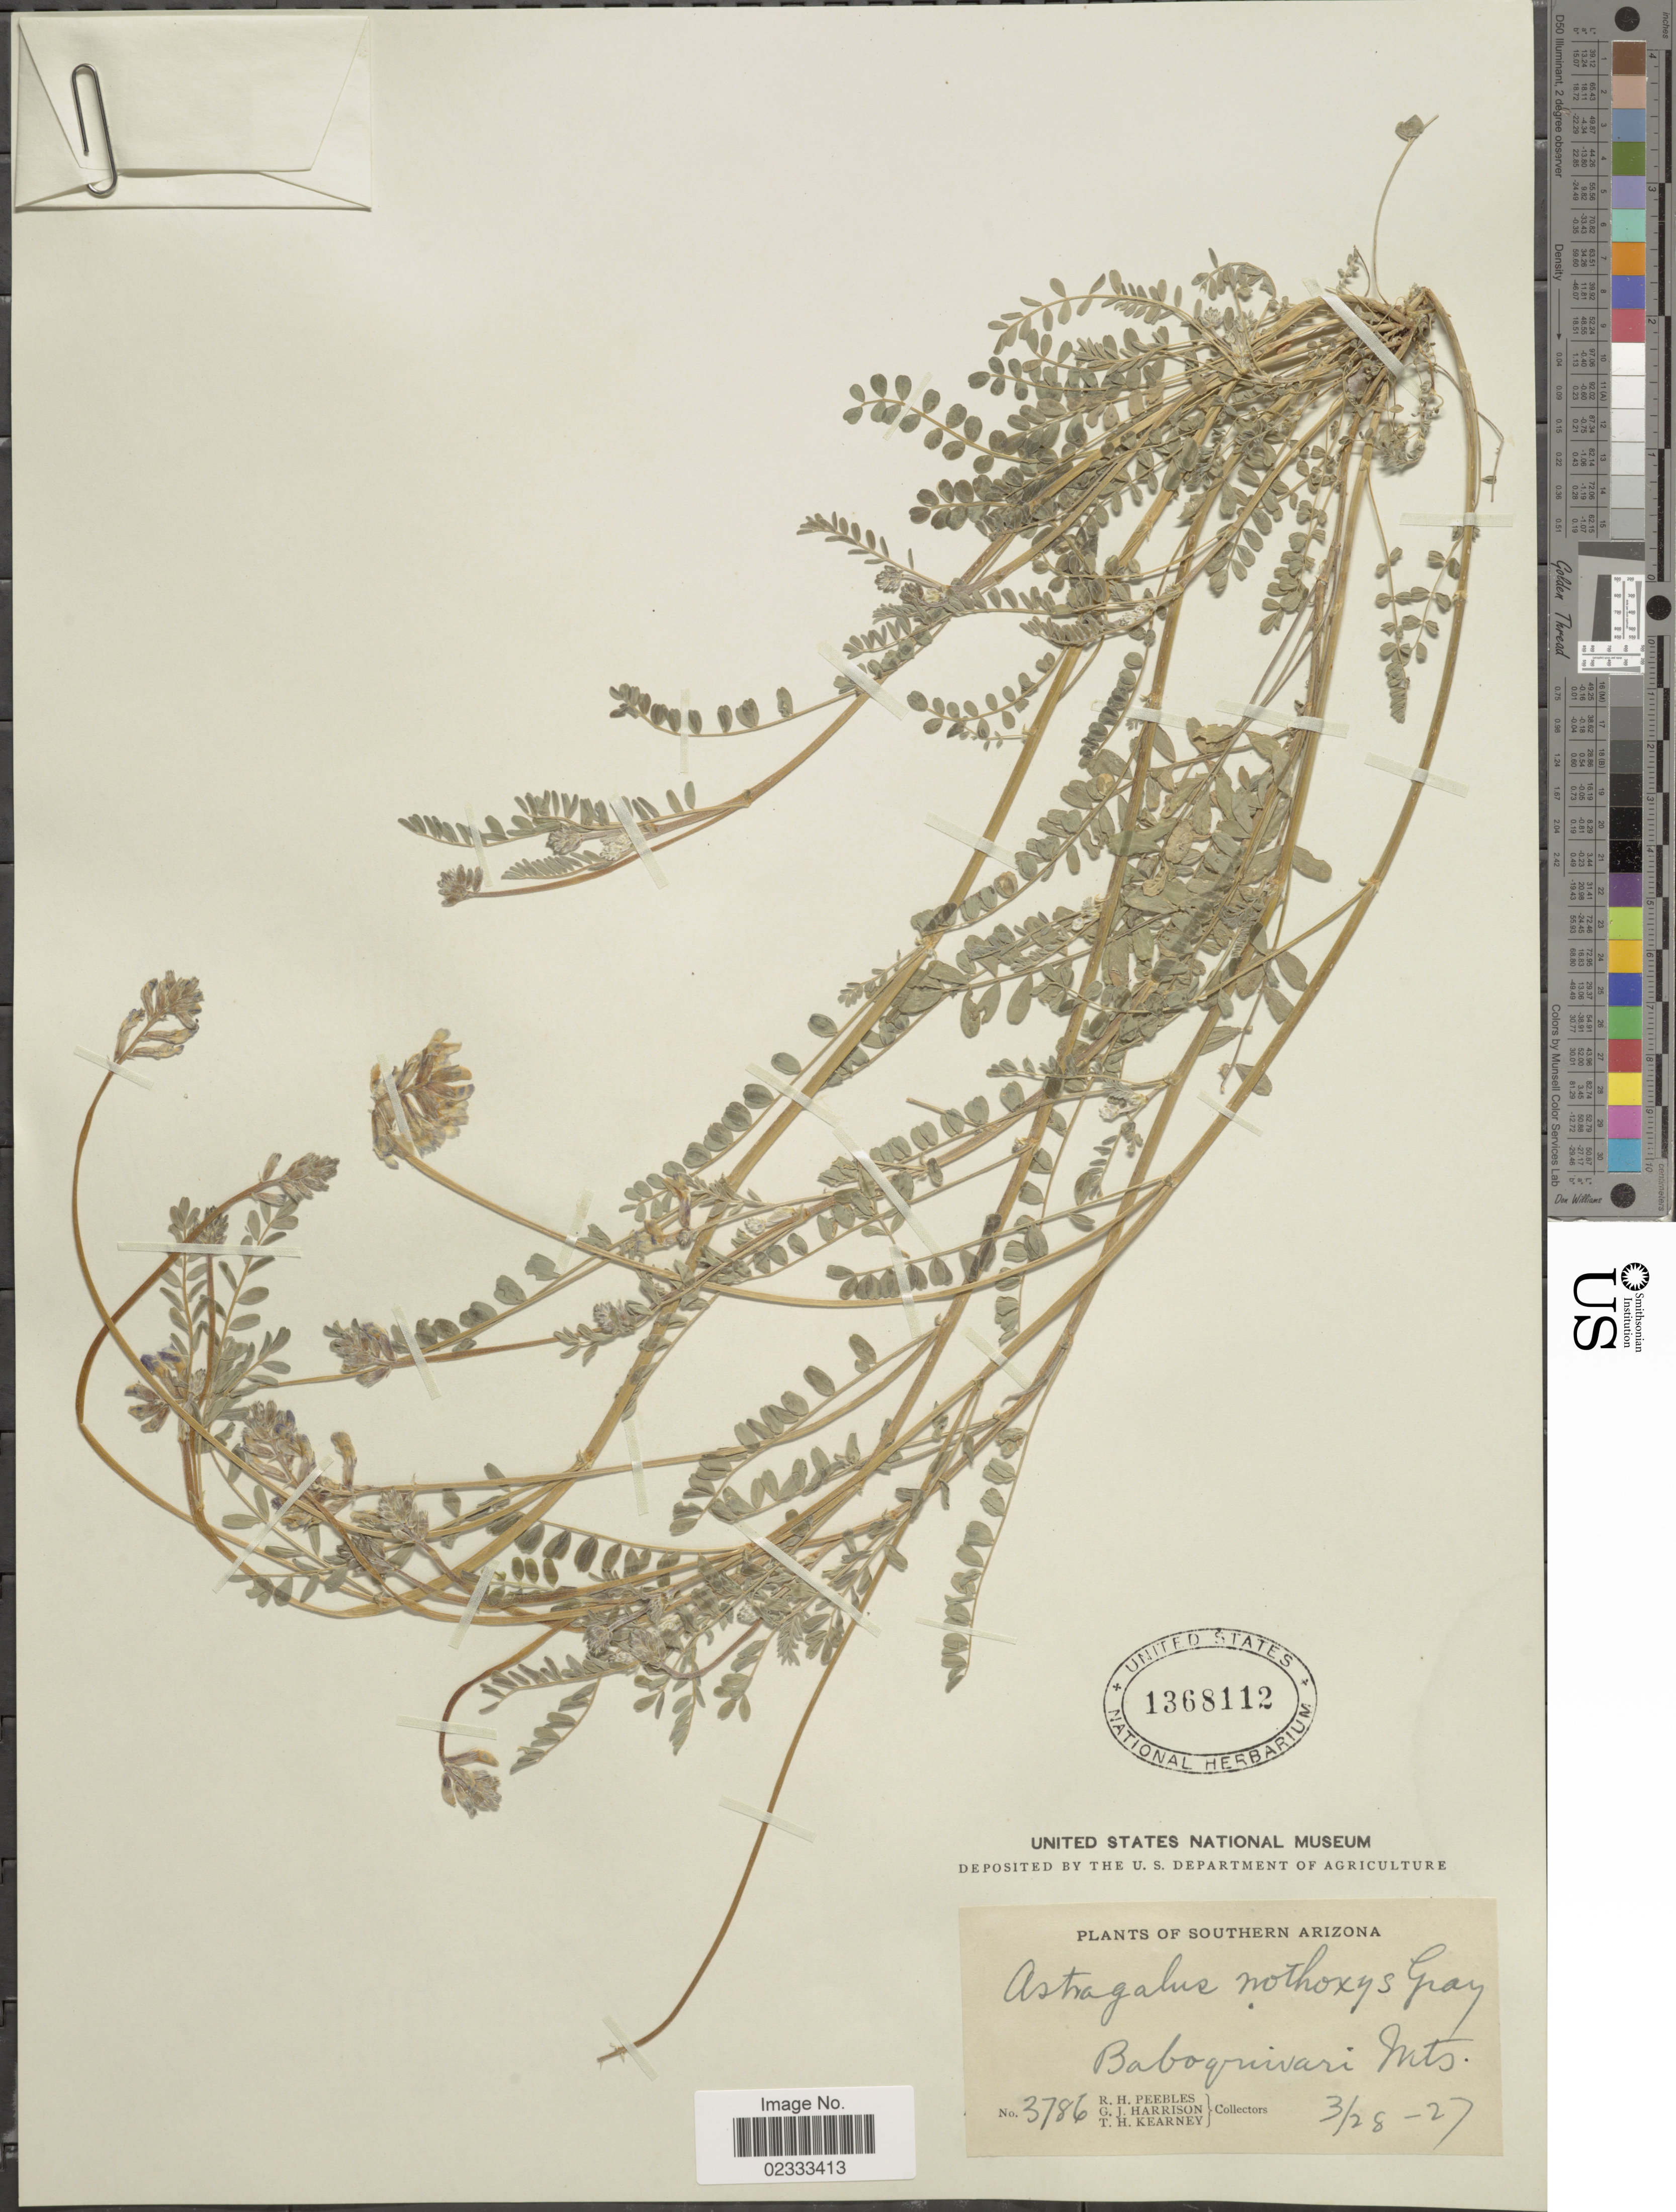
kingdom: Plantae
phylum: Tracheophyta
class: Magnoliopsida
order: Fabales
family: Fabaceae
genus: Astragalus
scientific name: Astragalus nothoxys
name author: A. Gray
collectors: R. H. Peebles, G. J. Harrison & T. H. Kearney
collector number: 3786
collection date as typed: Transcribed d/m/y: 28/3/27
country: United States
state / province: Arizona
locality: Southern Arizona, Baboquivari Mts.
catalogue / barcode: US 1368112